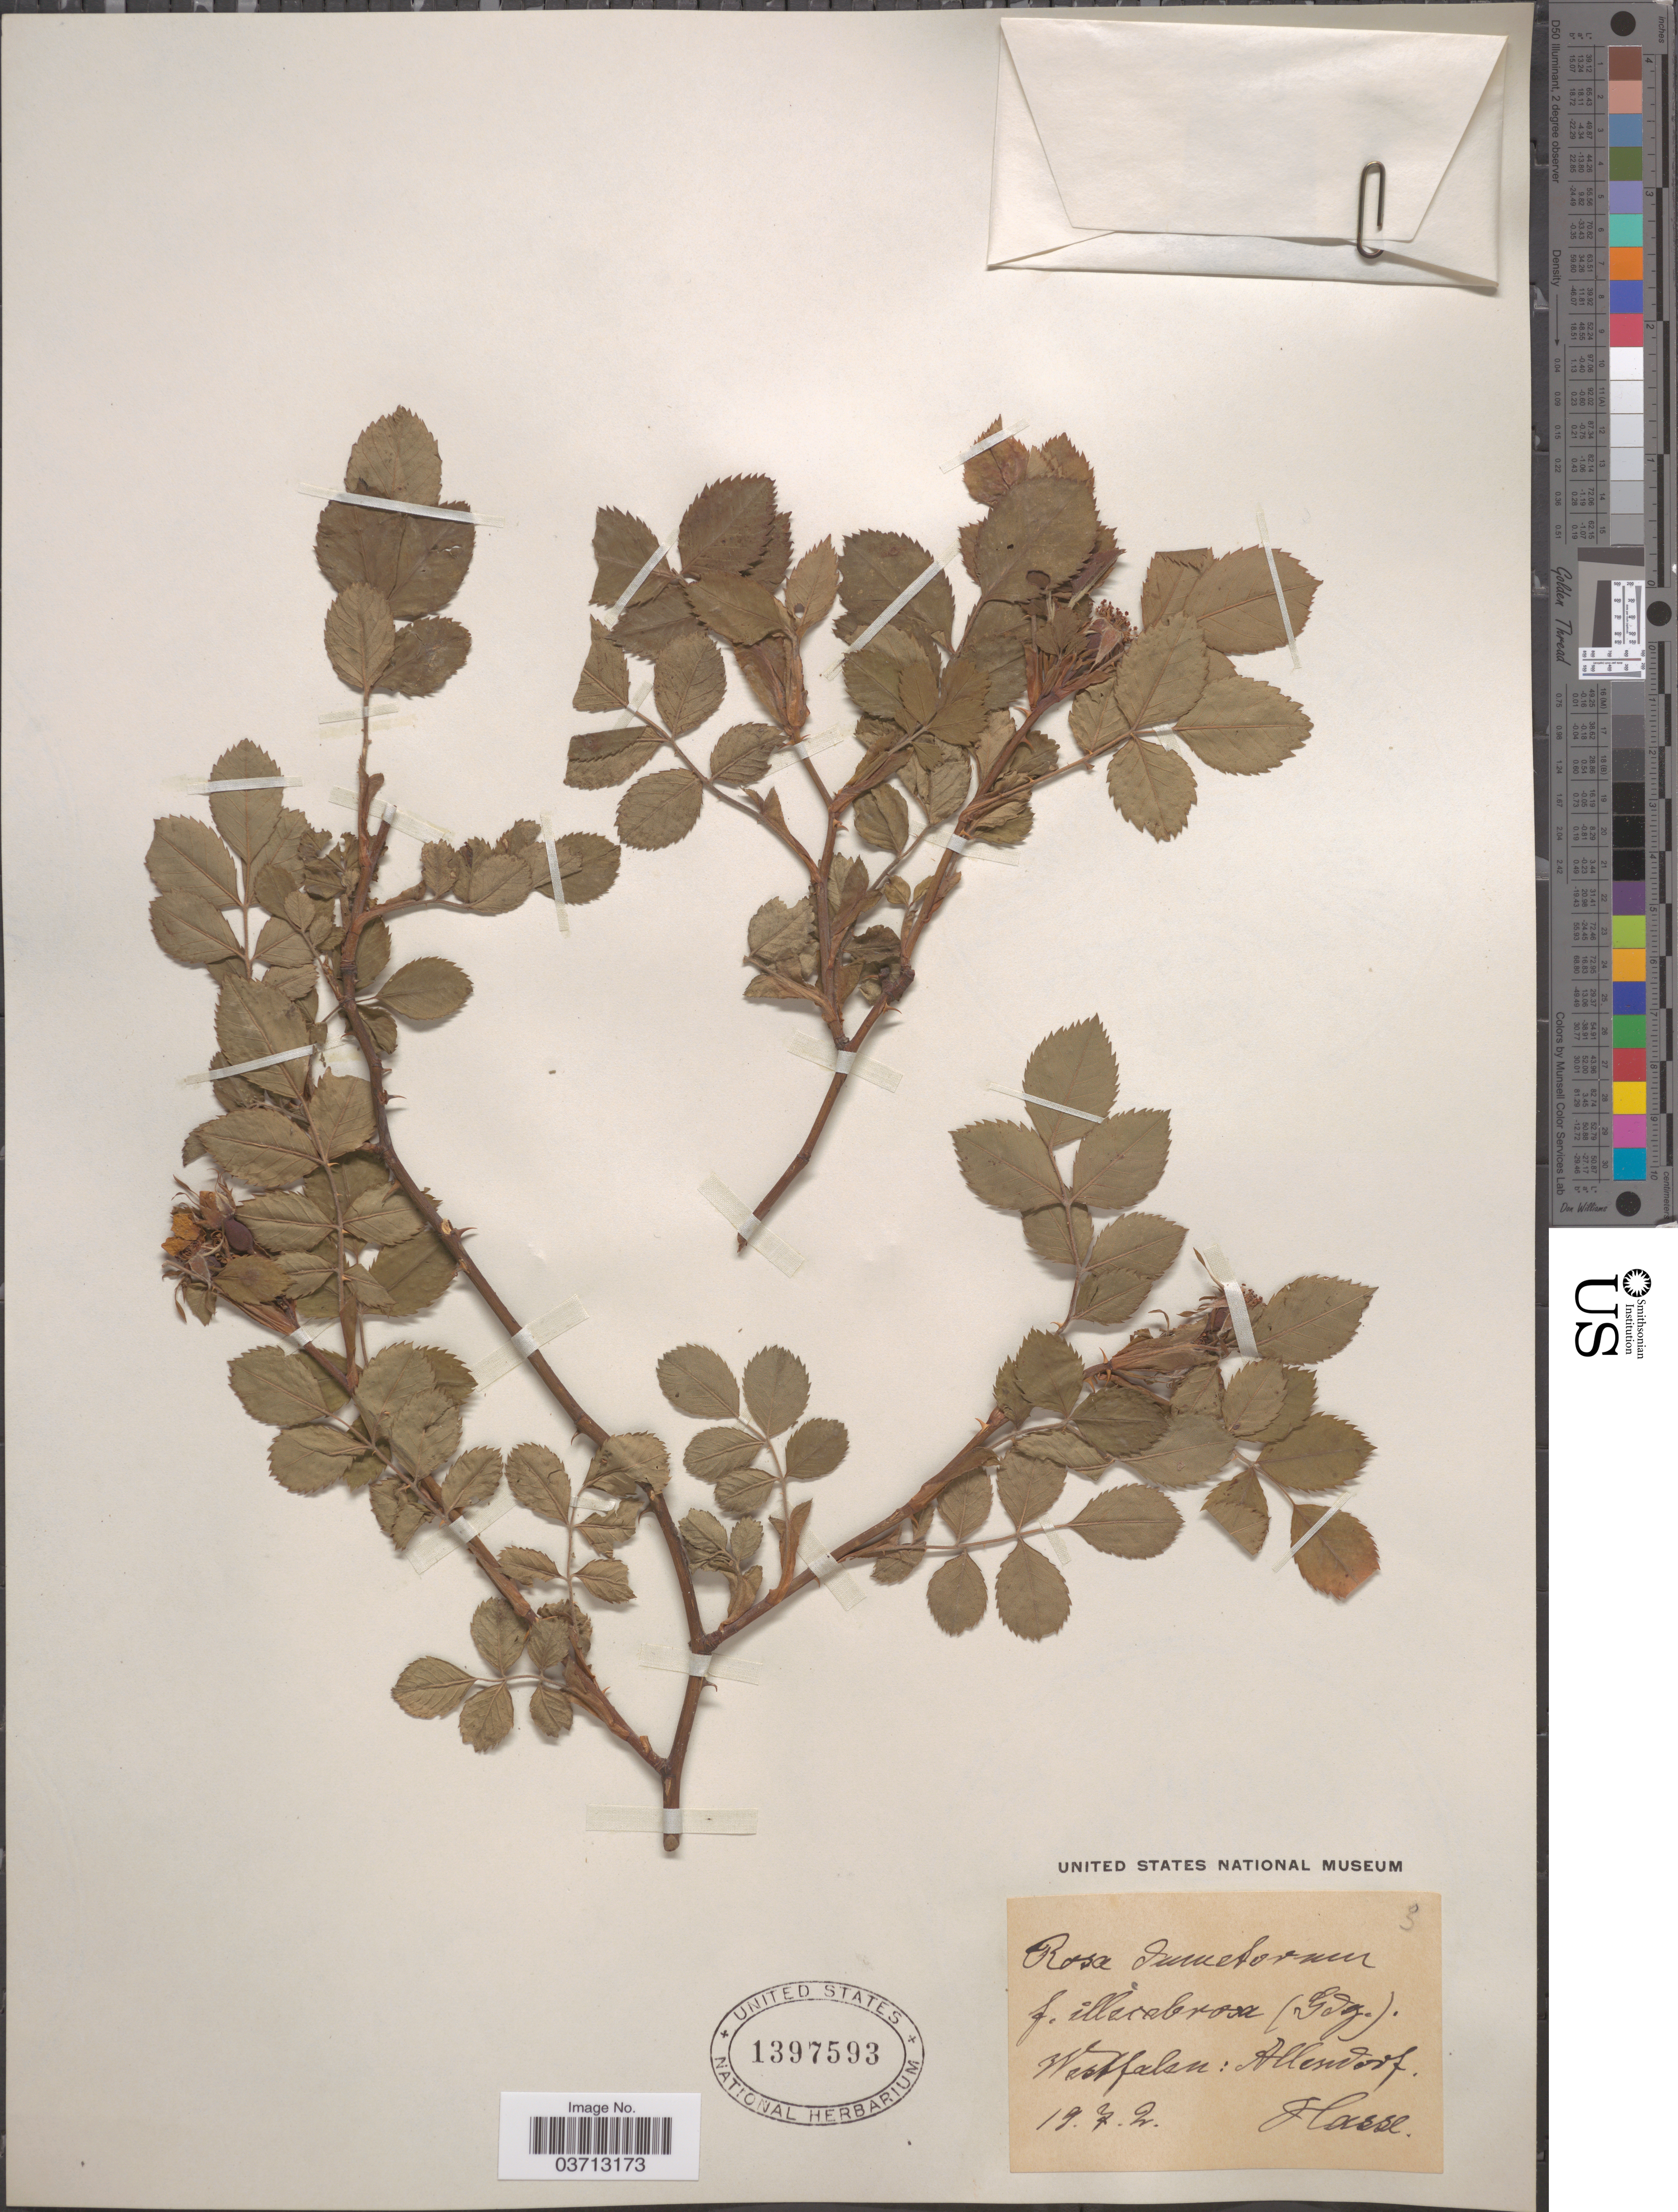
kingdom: Plantae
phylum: Tracheophyta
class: Magnoliopsida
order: Rosales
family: Rosaceae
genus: Rosa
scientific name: Rosa dumetorum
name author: Lange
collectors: -. Hasse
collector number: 3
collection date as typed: Transcribed d/m/y: 19/7/2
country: Germany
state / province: Nordrhein-Westfalen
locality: Westfalen: Allendorf.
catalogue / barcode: US 1397593